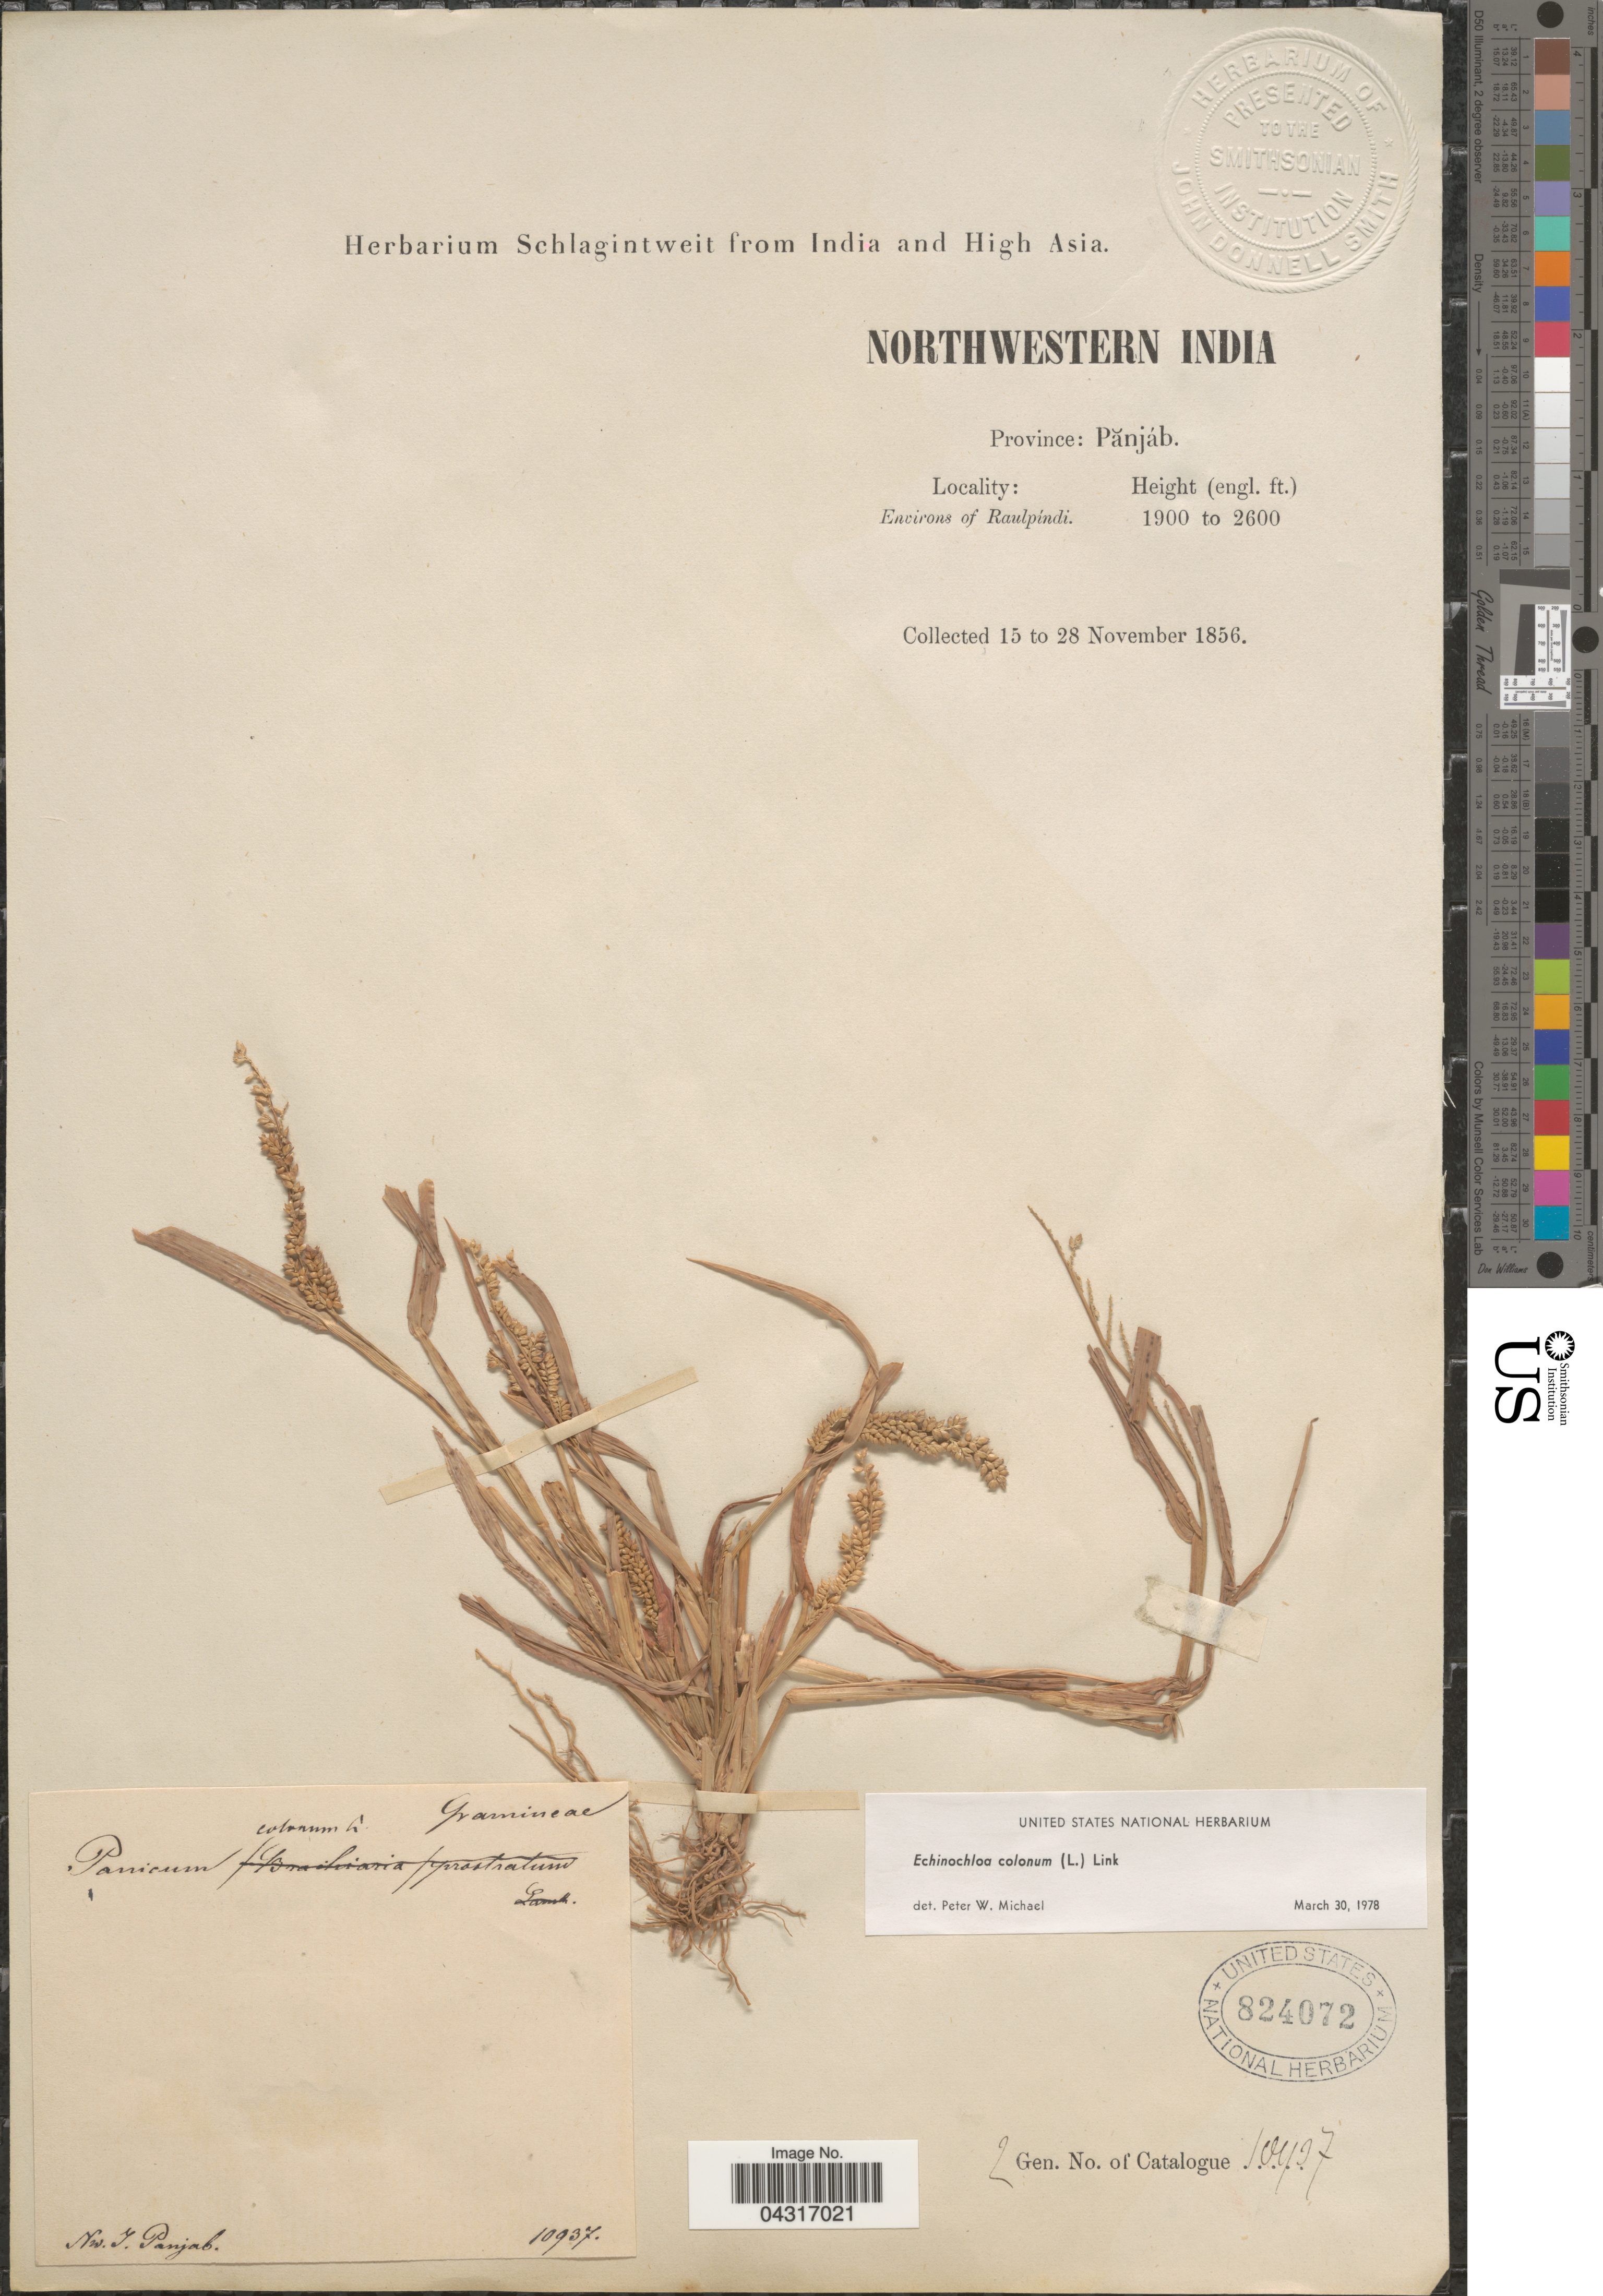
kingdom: Plantae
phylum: Tracheophyta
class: Liliopsida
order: Poales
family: Poaceae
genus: Echinochloa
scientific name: Echinochloa colona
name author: (L.) Link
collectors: ex herb. Schlagintweit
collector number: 2?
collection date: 1856-11-15/1856-11-28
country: India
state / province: Punjab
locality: Northwestern India. Province: Pănjáb. Environs of Raulpíndi.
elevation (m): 579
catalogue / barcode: US 824072